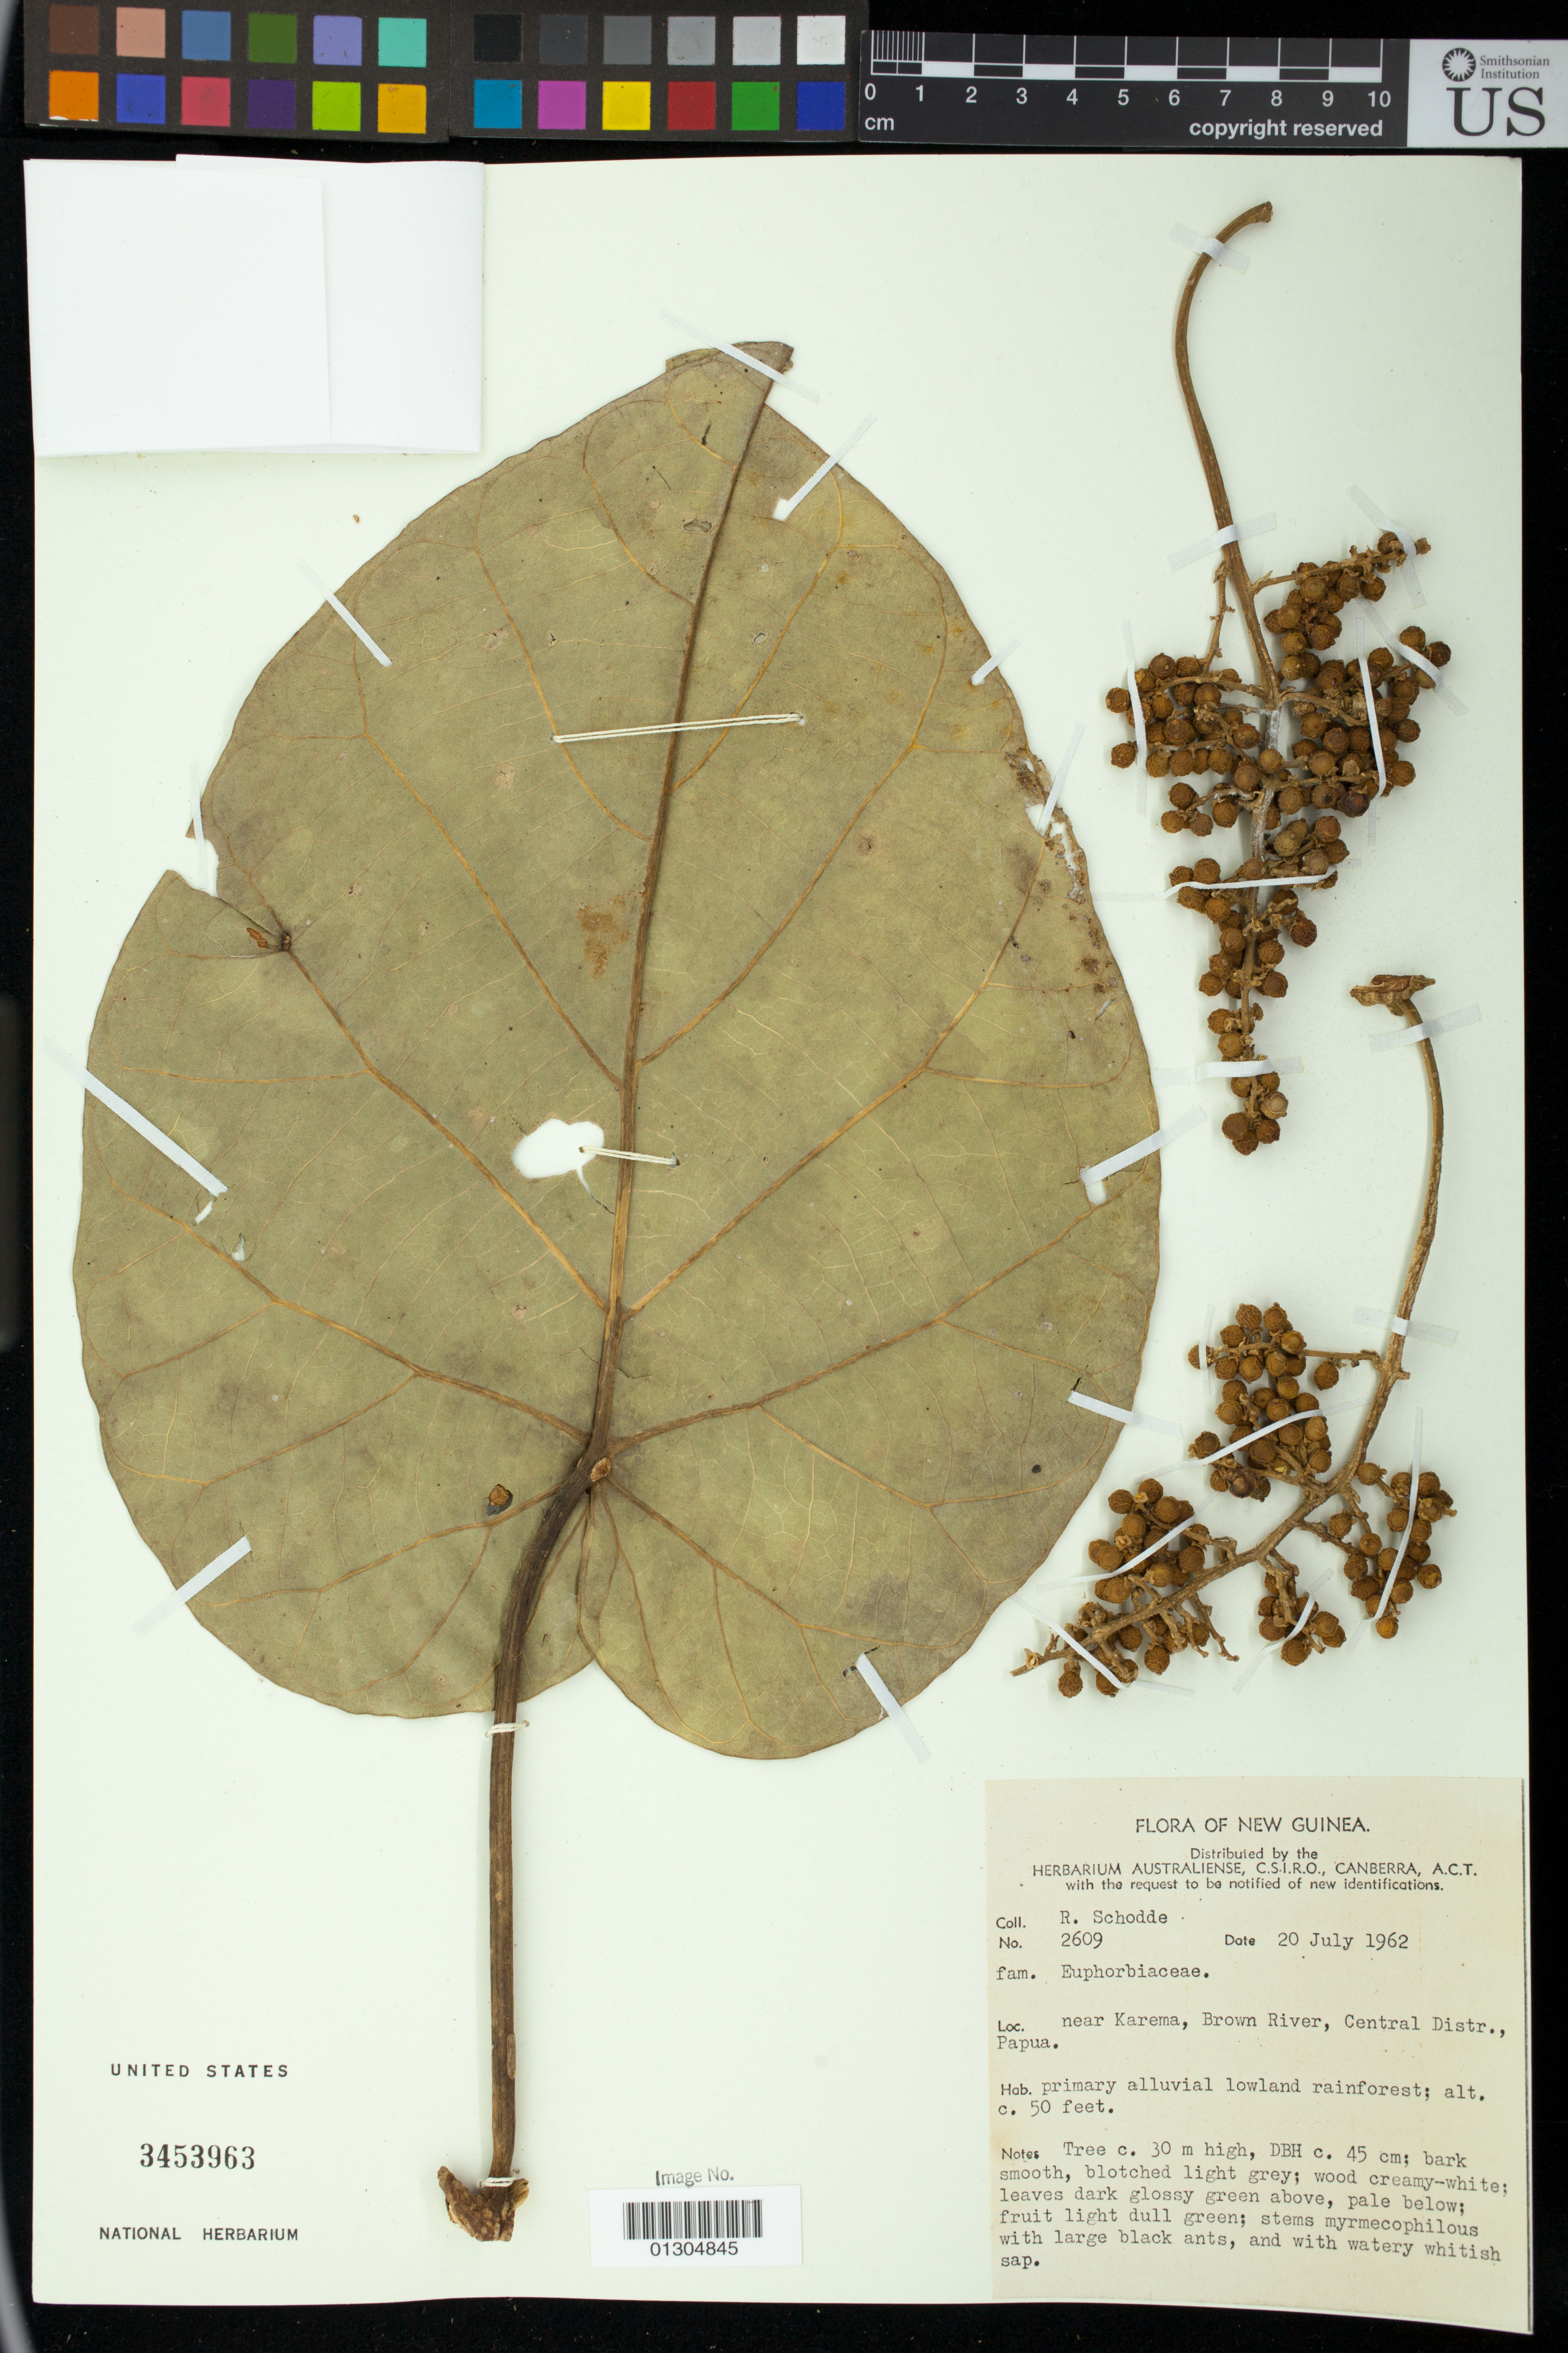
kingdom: Plantae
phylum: Tracheophyta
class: Magnoliopsida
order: Malpighiales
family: Euphorbiaceae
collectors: R. Schodde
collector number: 2609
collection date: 1962-07-20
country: Papua New Guinea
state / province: Central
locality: near Karema, Brown River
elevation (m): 15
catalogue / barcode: US 3453963